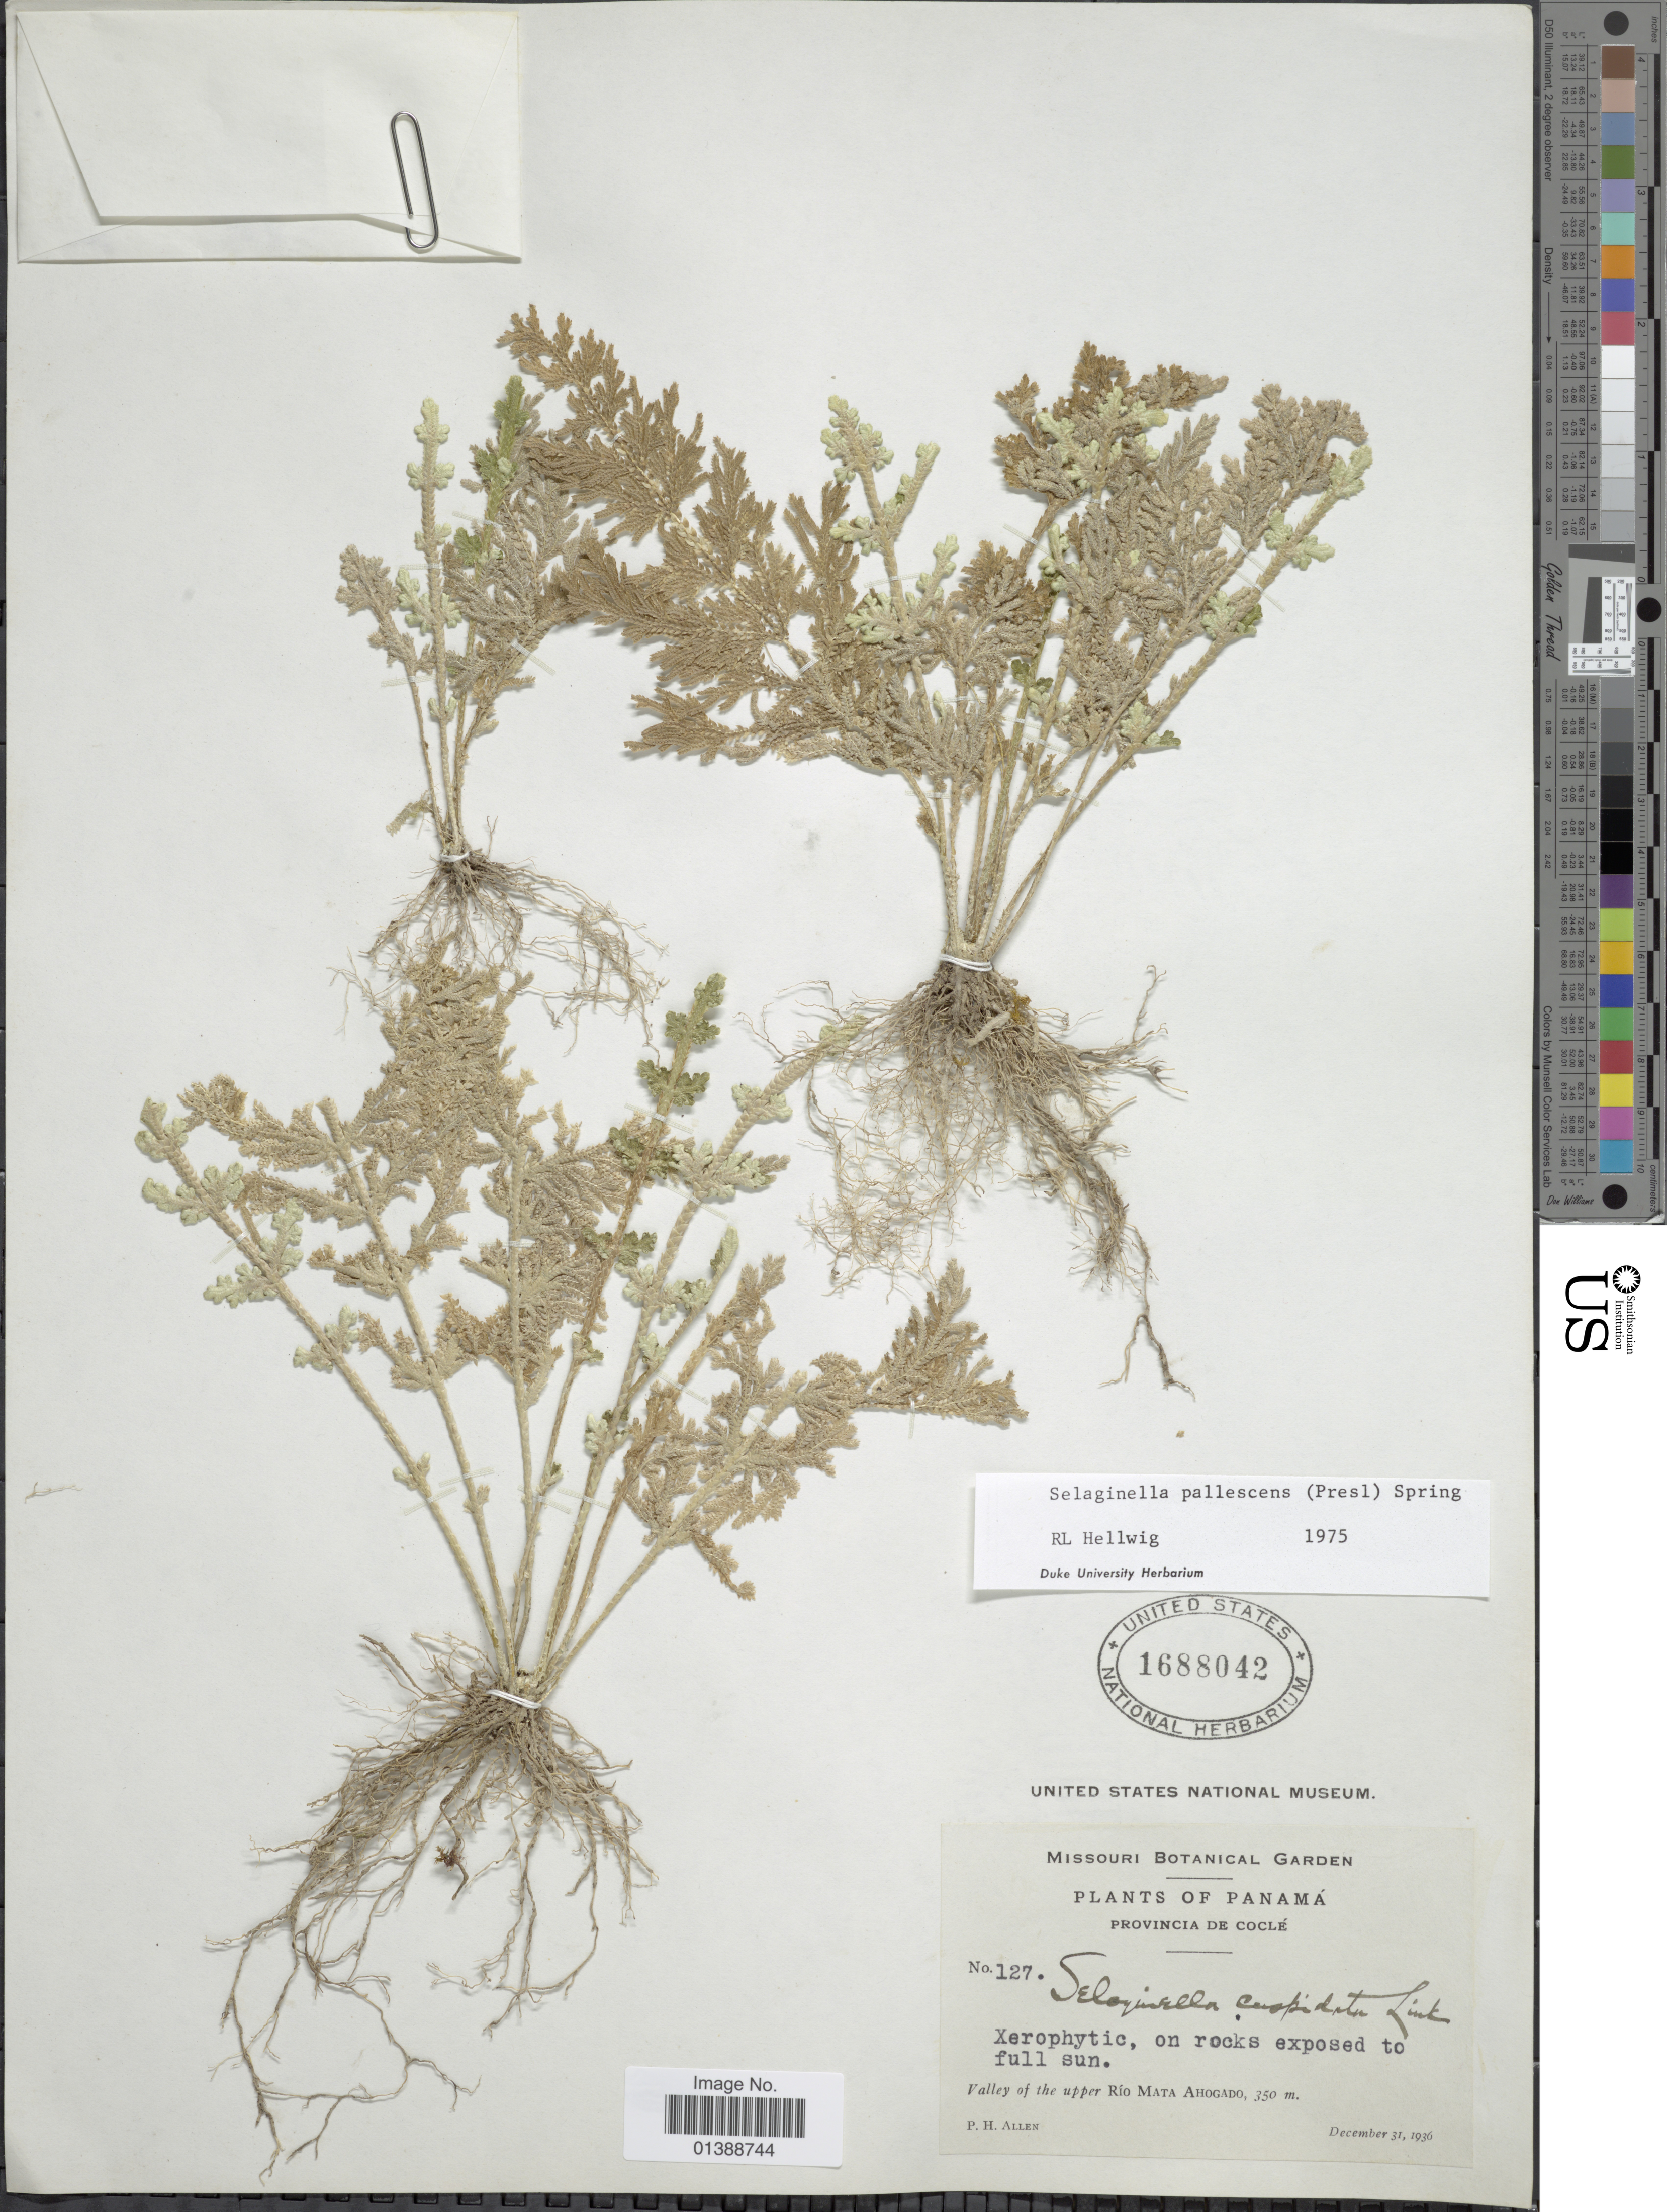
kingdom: Plantae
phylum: Tracheophyta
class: Lycopodiopsida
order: Selaginellales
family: Selaginellaceae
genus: Selaginella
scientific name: Selaginella pallescens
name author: (C. Presl) Spring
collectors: P. H. Allen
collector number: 127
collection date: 1936-12-31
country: Panama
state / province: Coclé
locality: Valley of the upper Río Mata Ahogado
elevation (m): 350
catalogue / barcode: US 1688042